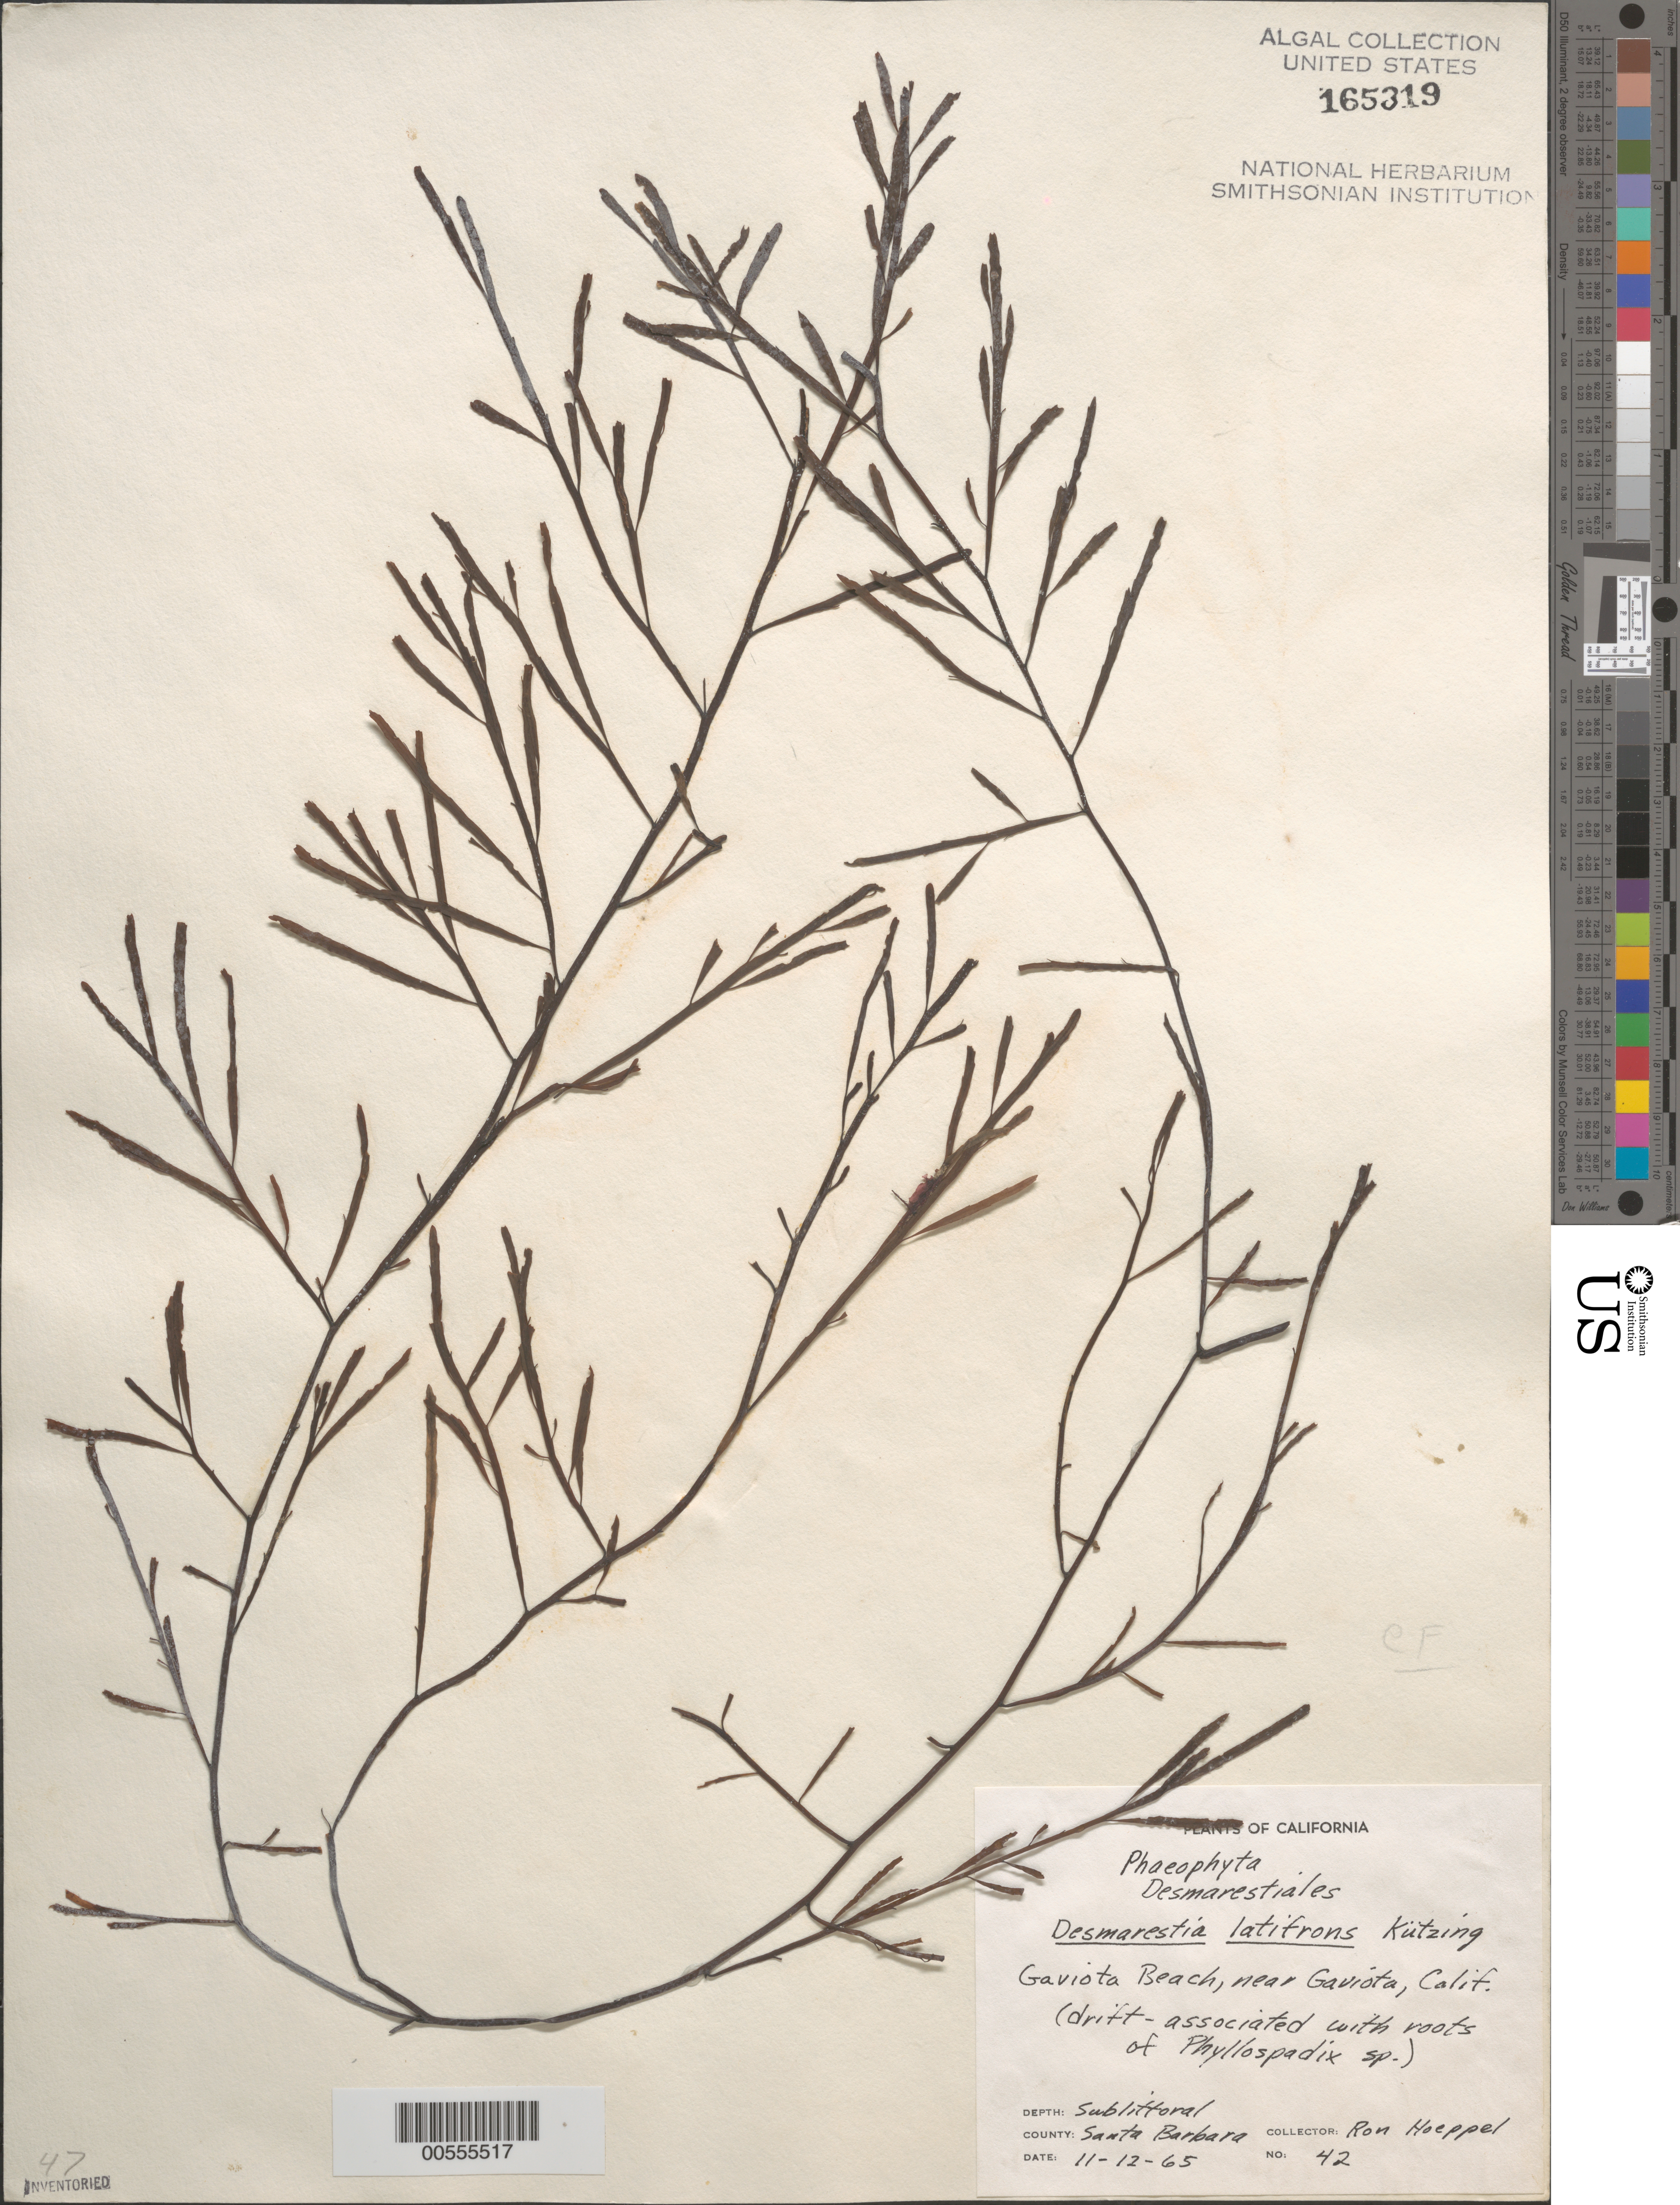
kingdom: Chromista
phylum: Ochrophyta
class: Phaeophyceae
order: Desmarestiales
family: Desmarestiaceae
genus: Desmarestia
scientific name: Desmarestia latifrons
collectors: R. Hoeppel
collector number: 42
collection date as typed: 12 Nov 1965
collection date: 1965-11-12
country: United States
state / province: California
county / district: Santa Barbara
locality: Gaviota Beach, near Gaviota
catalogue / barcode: US 165319